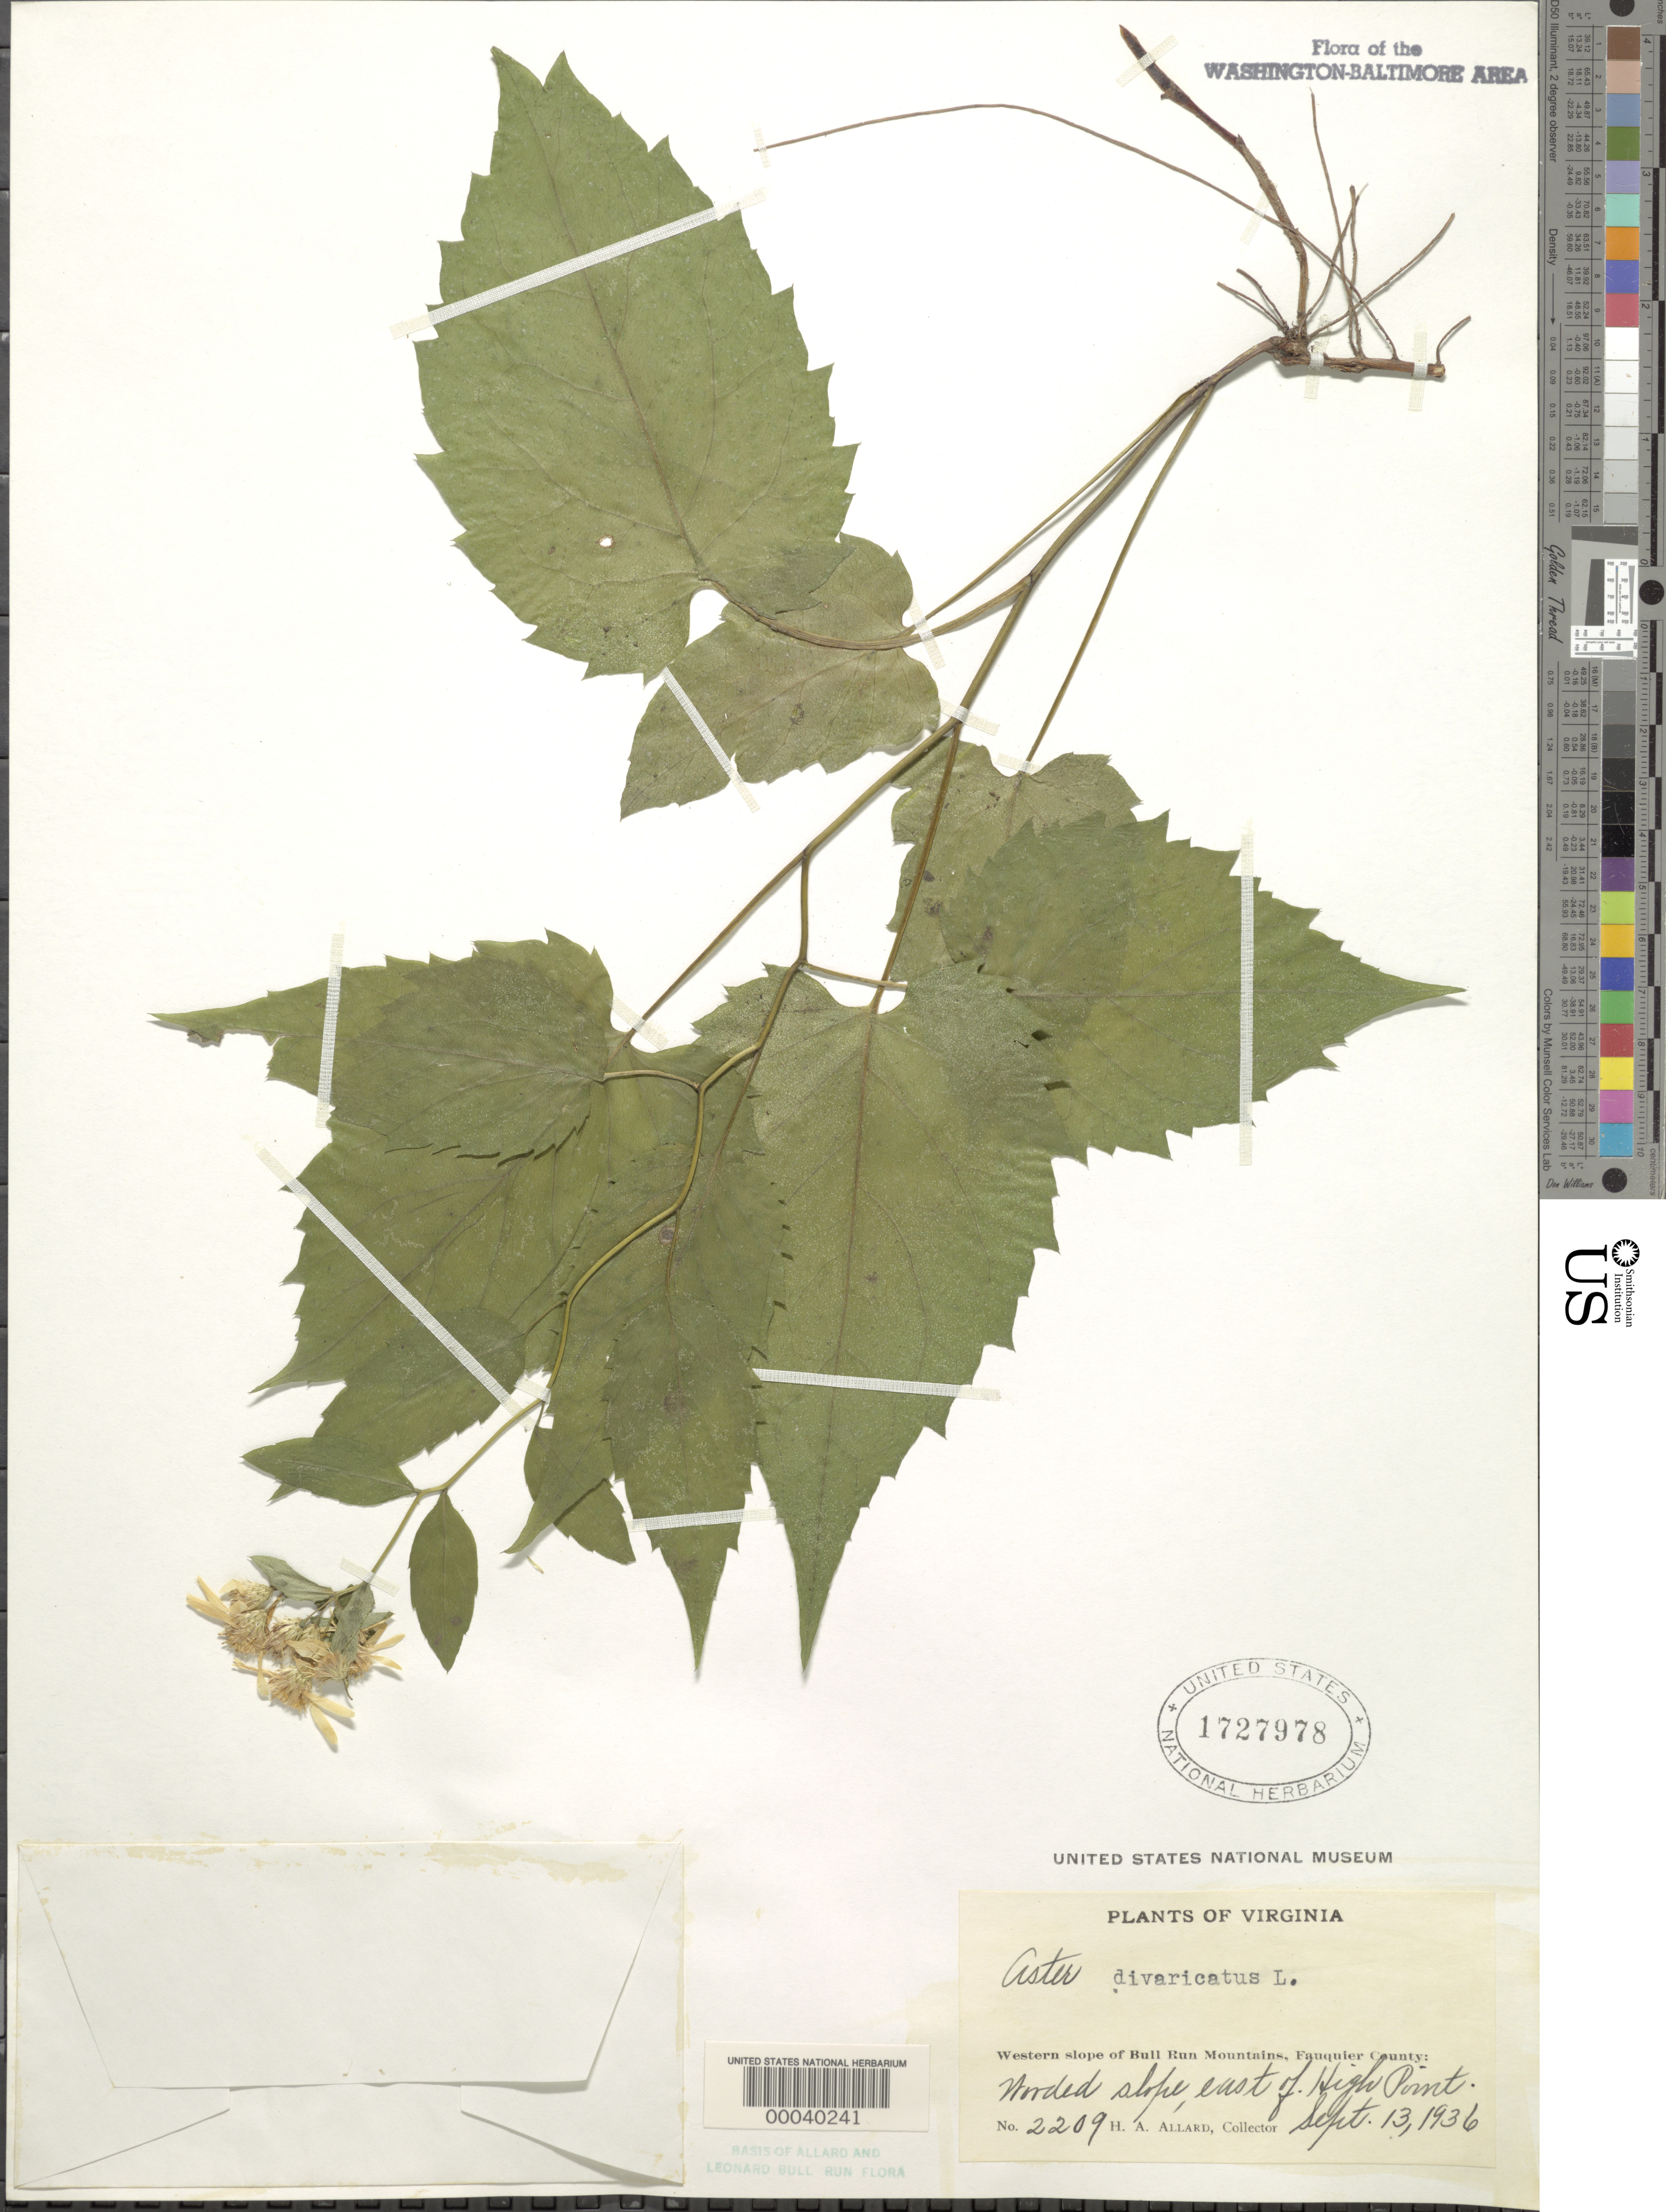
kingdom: Plantae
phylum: Tracheophyta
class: Magnoliopsida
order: Asterales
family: Asteraceae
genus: Eurybia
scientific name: Eurybia divaricata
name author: (L.) G.L. Nesom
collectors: H. A. Allard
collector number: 2209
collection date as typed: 13 Sep 1936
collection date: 1936-09-13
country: United States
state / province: Virginia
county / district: Fauquier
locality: East of High Point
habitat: Wooded slope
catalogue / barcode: US 1727978